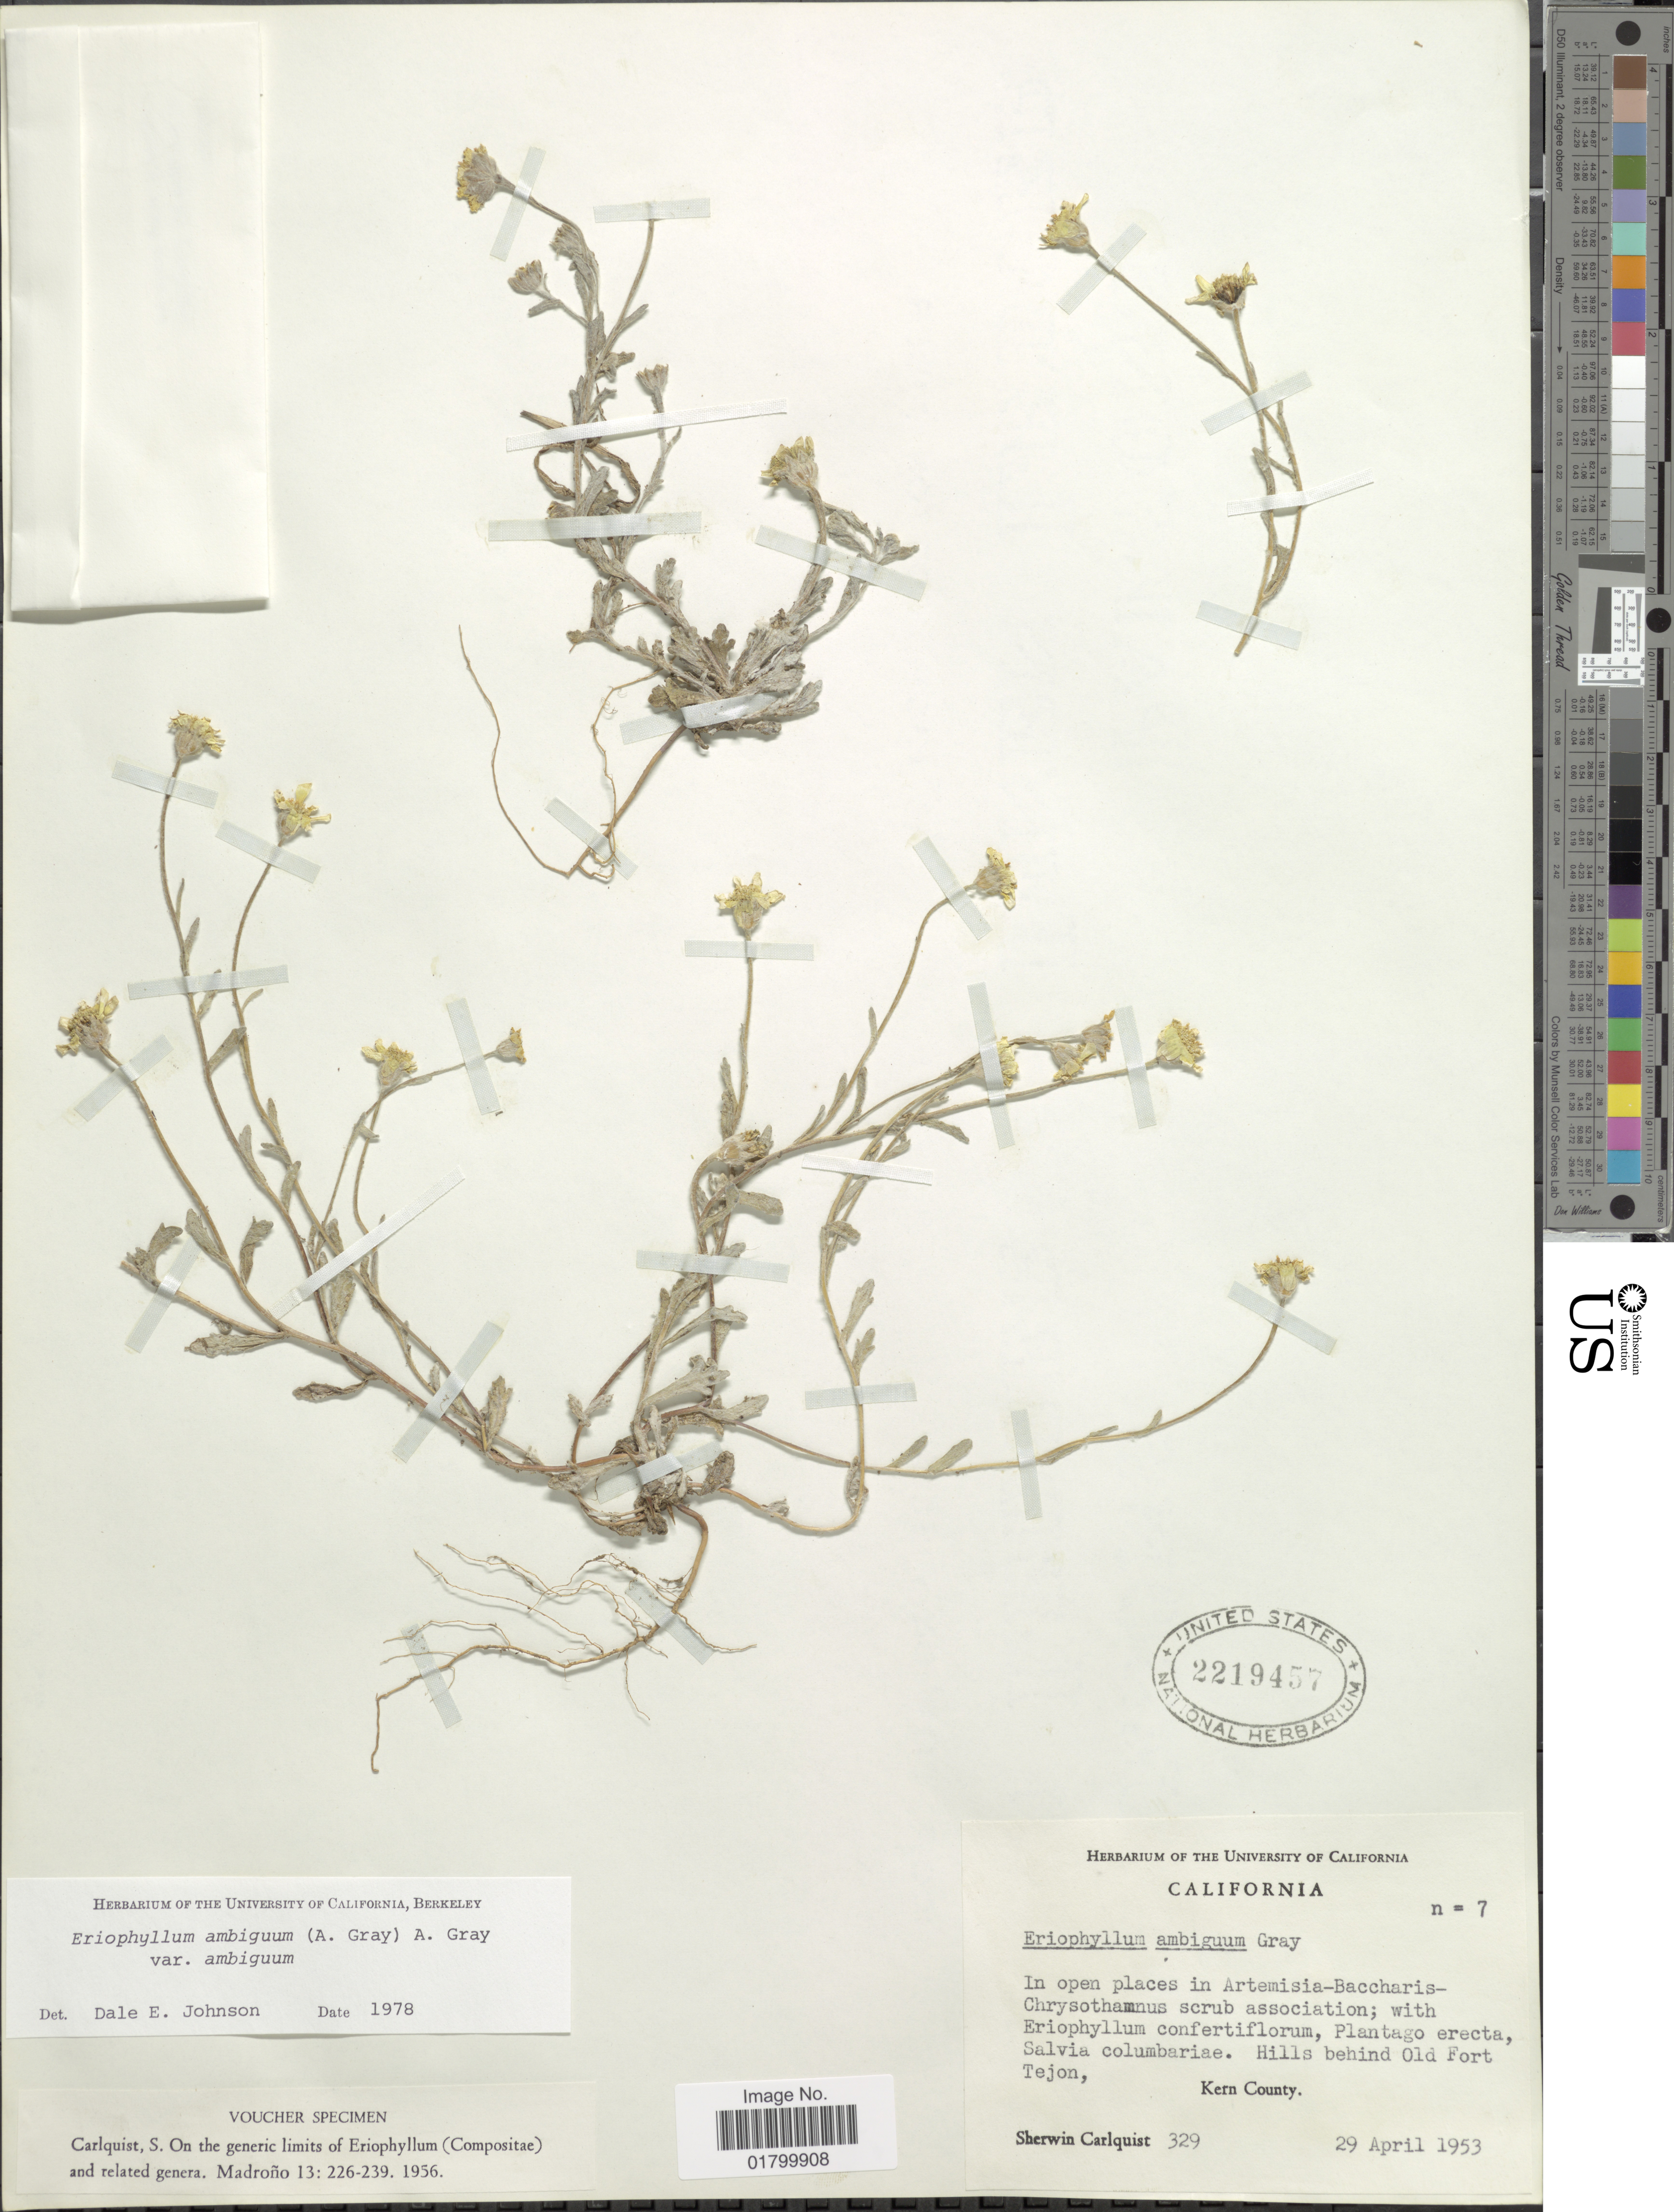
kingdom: Plantae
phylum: Tracheophyta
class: Magnoliopsida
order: Asterales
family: Asteraceae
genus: Eriophyllum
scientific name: Eriophyllum ambiguum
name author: (A. Gray) A. Gray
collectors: S. Carlquist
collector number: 329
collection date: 1953-04-29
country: United States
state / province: California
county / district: Kern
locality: Hill behind Old Fort Tejon, Kern County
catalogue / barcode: US 2219457